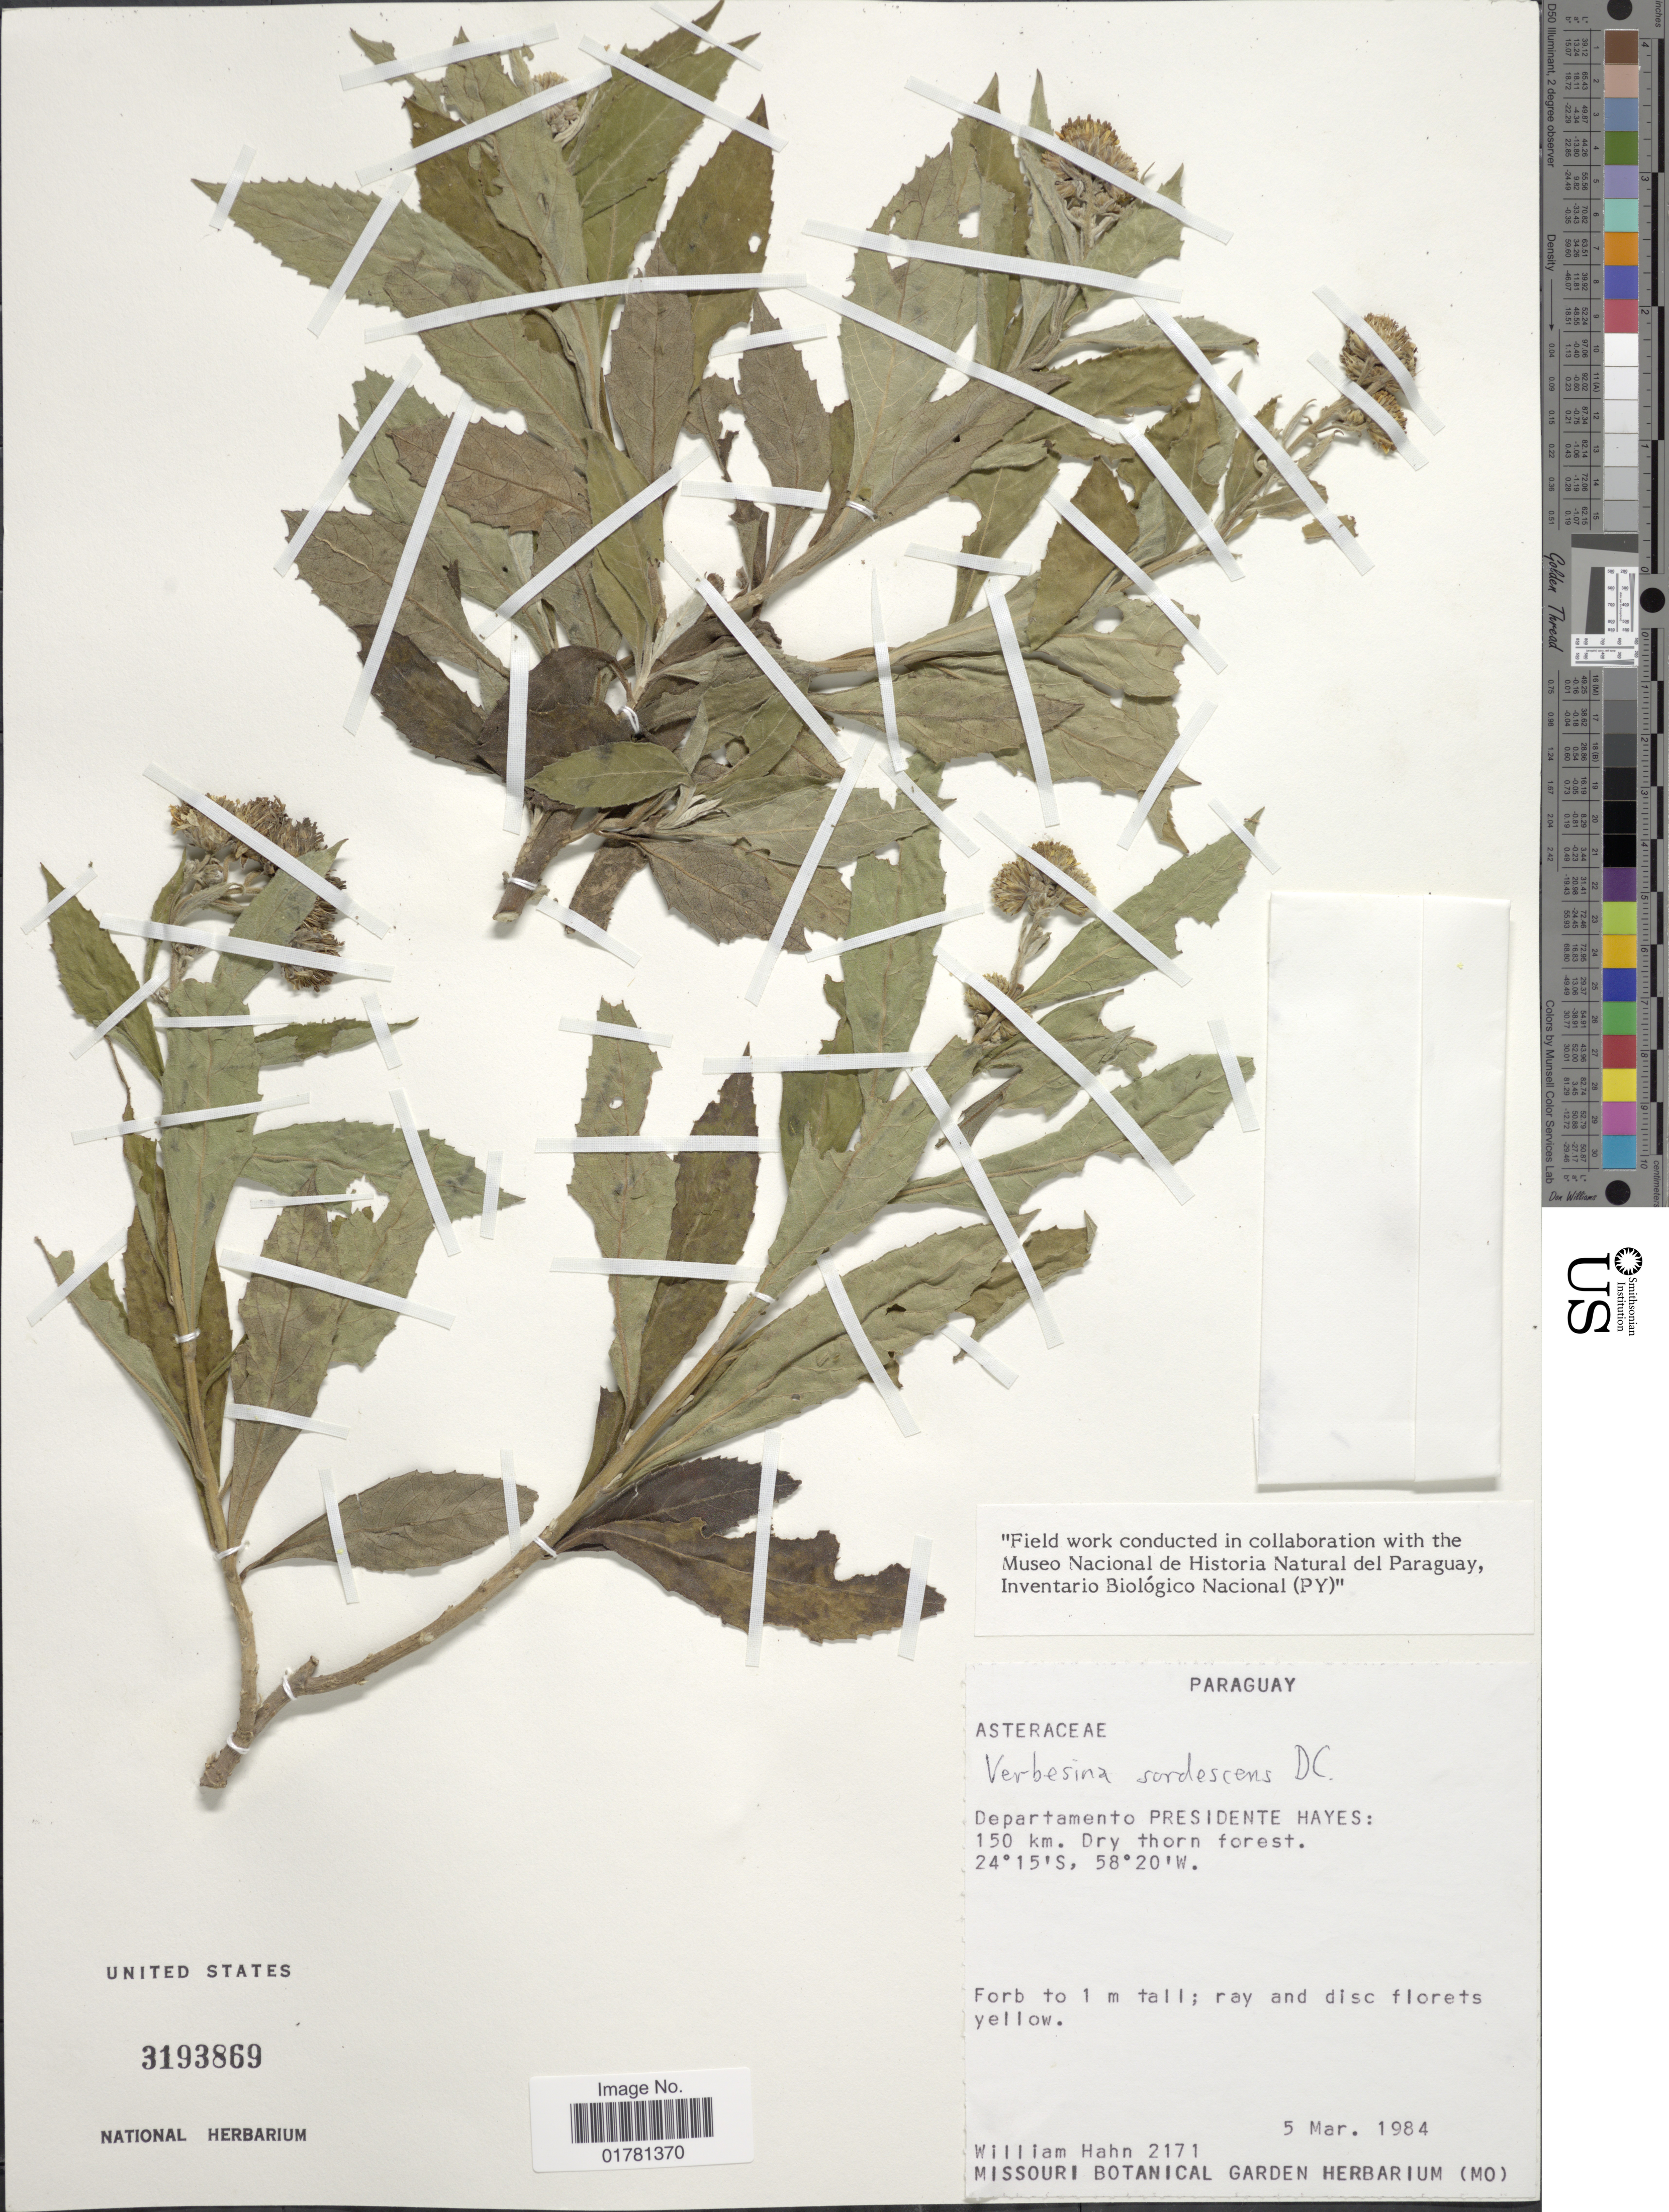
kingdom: Plantae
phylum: Tracheophyta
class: Magnoliopsida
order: Asterales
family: Asteraceae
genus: Verbesina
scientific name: Verbesina sordescens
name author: DC.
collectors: W. Hahn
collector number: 2171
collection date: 1984-03-05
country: Paraguay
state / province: Presidente Hayes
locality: Departamento Presidente Hayes: 150 km. Dry thorn forest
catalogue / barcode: US 3193869